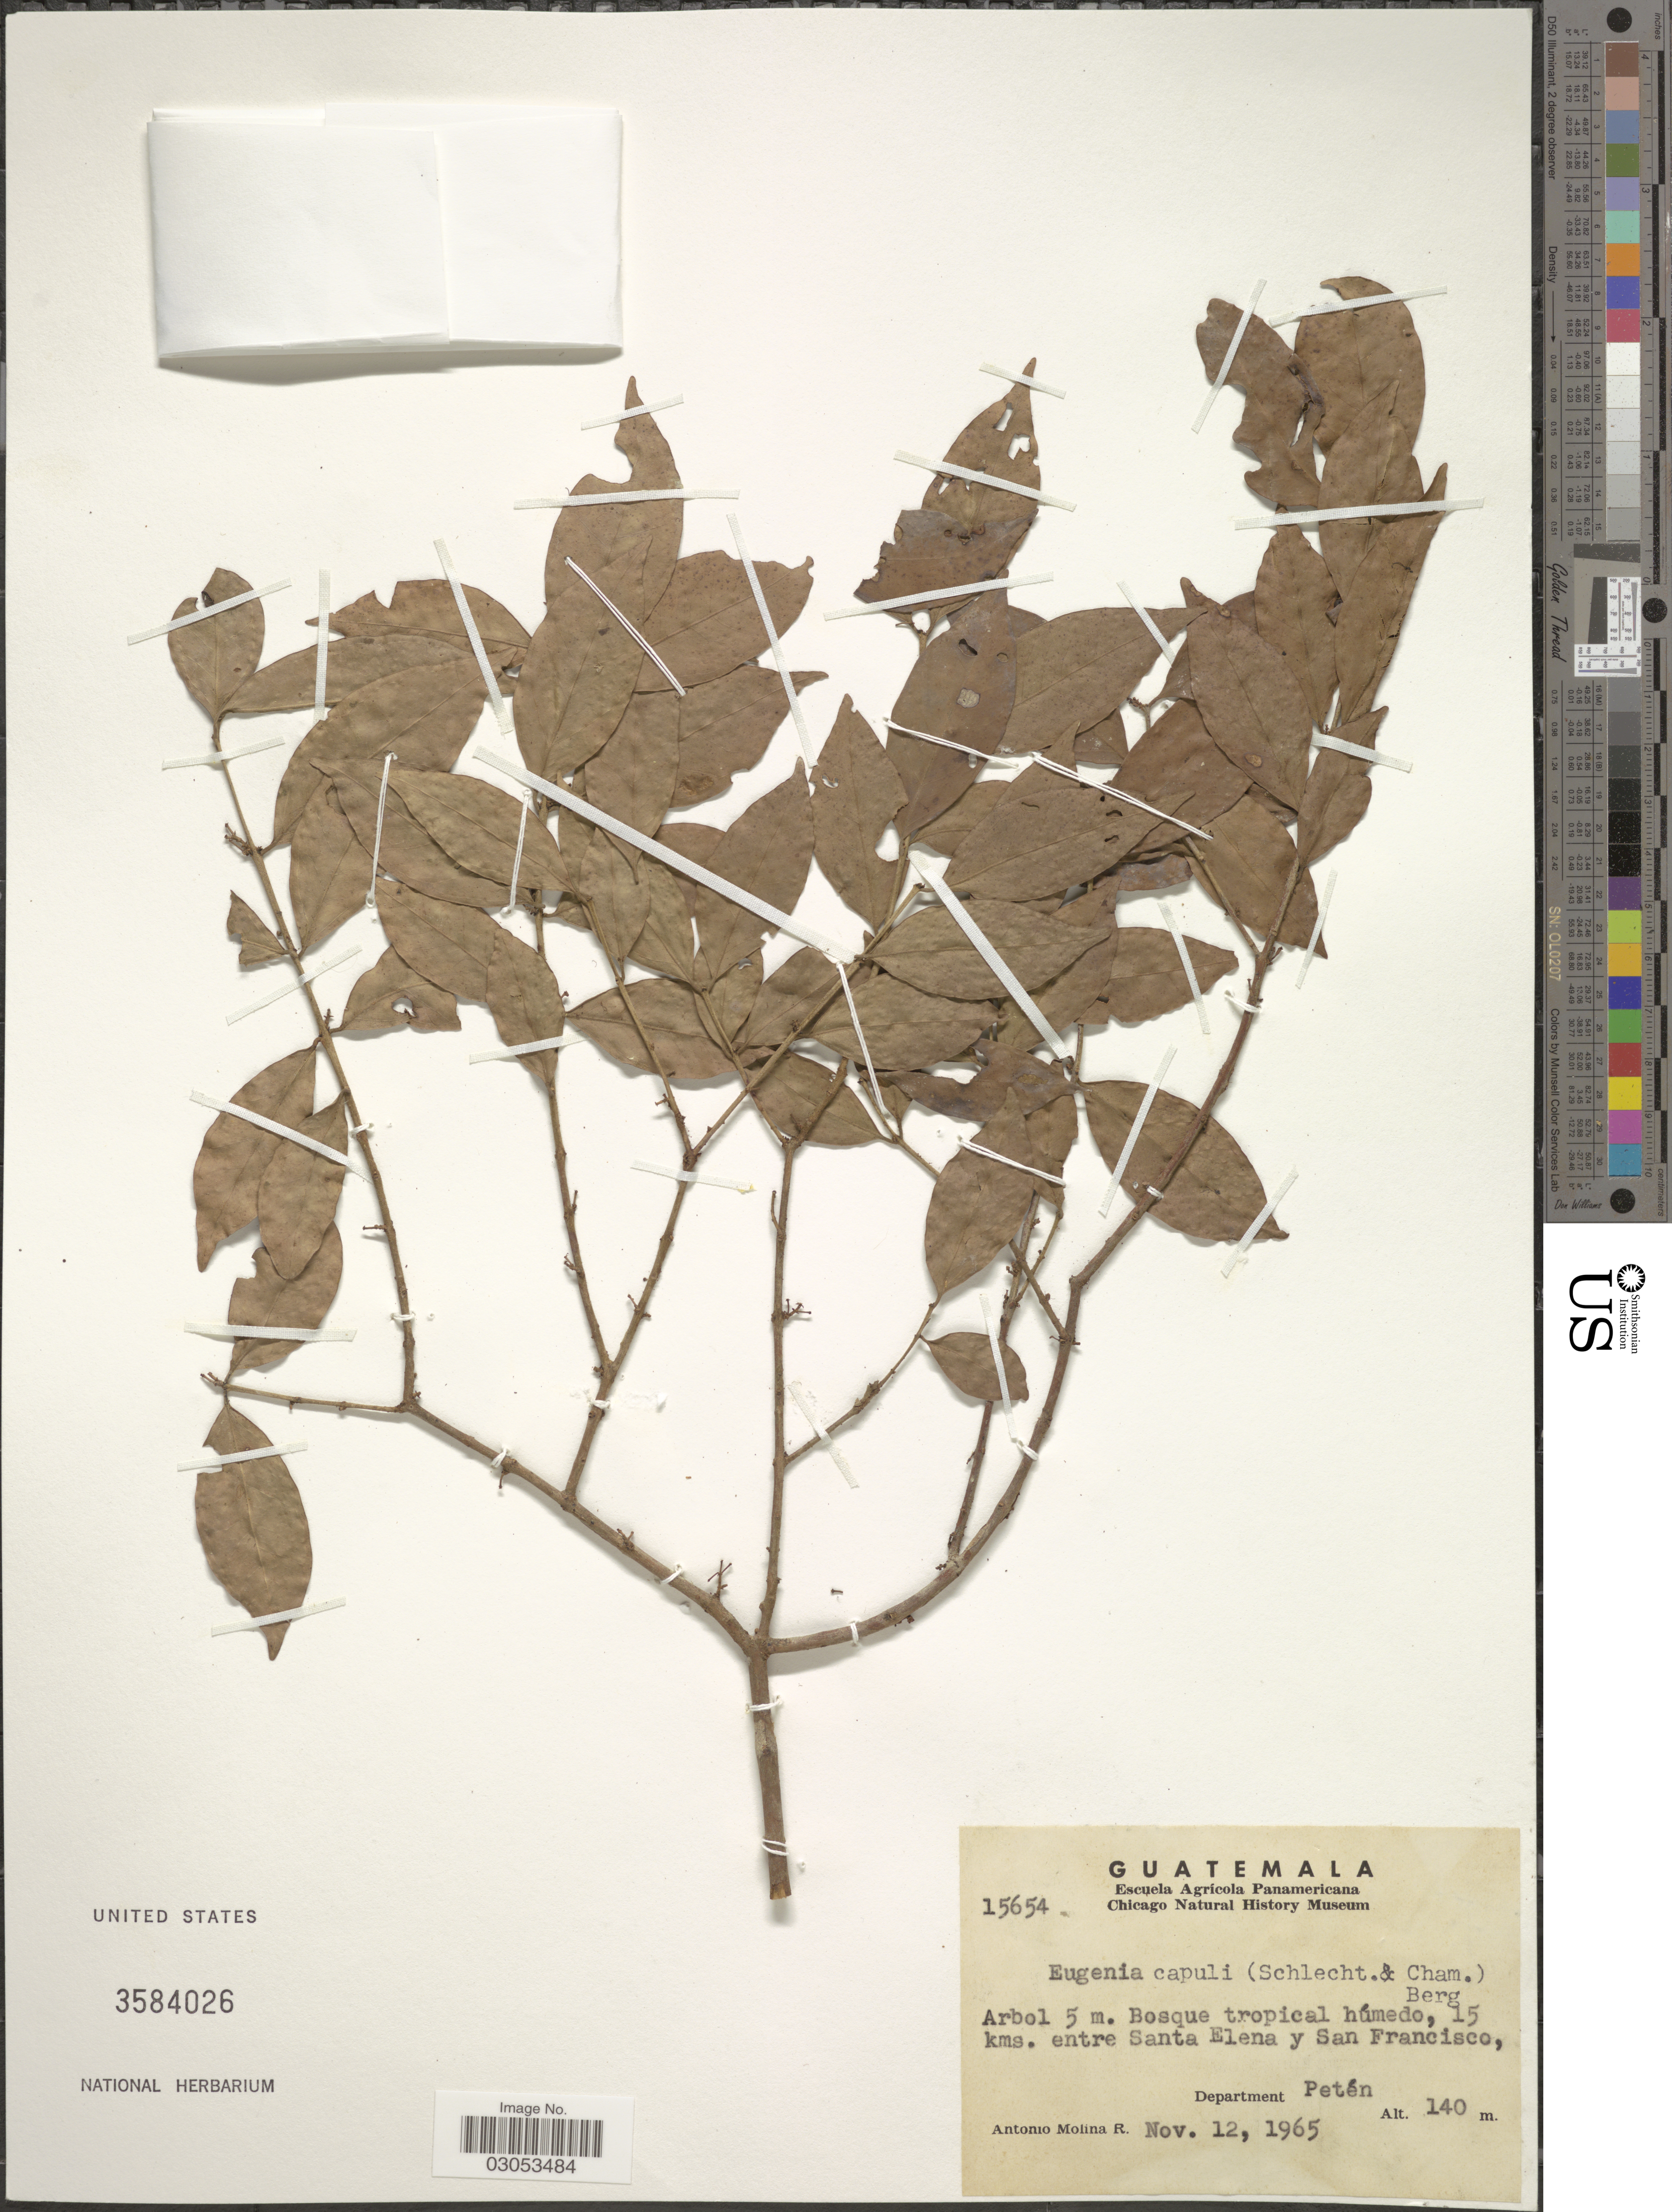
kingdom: Plantae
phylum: Tracheophyta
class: Magnoliopsida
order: Myrtales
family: Myrtaceae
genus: Eugenia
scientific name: Eugenia capuli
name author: (Schltdl. & Cham.) Hook. & Arn.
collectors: A. Molina R.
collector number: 15654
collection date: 1965-11-12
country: Guatemala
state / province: El Petén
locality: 15 kms. entre Santa Elena y San Francisco, Department Petén.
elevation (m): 140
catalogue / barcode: US 3584026